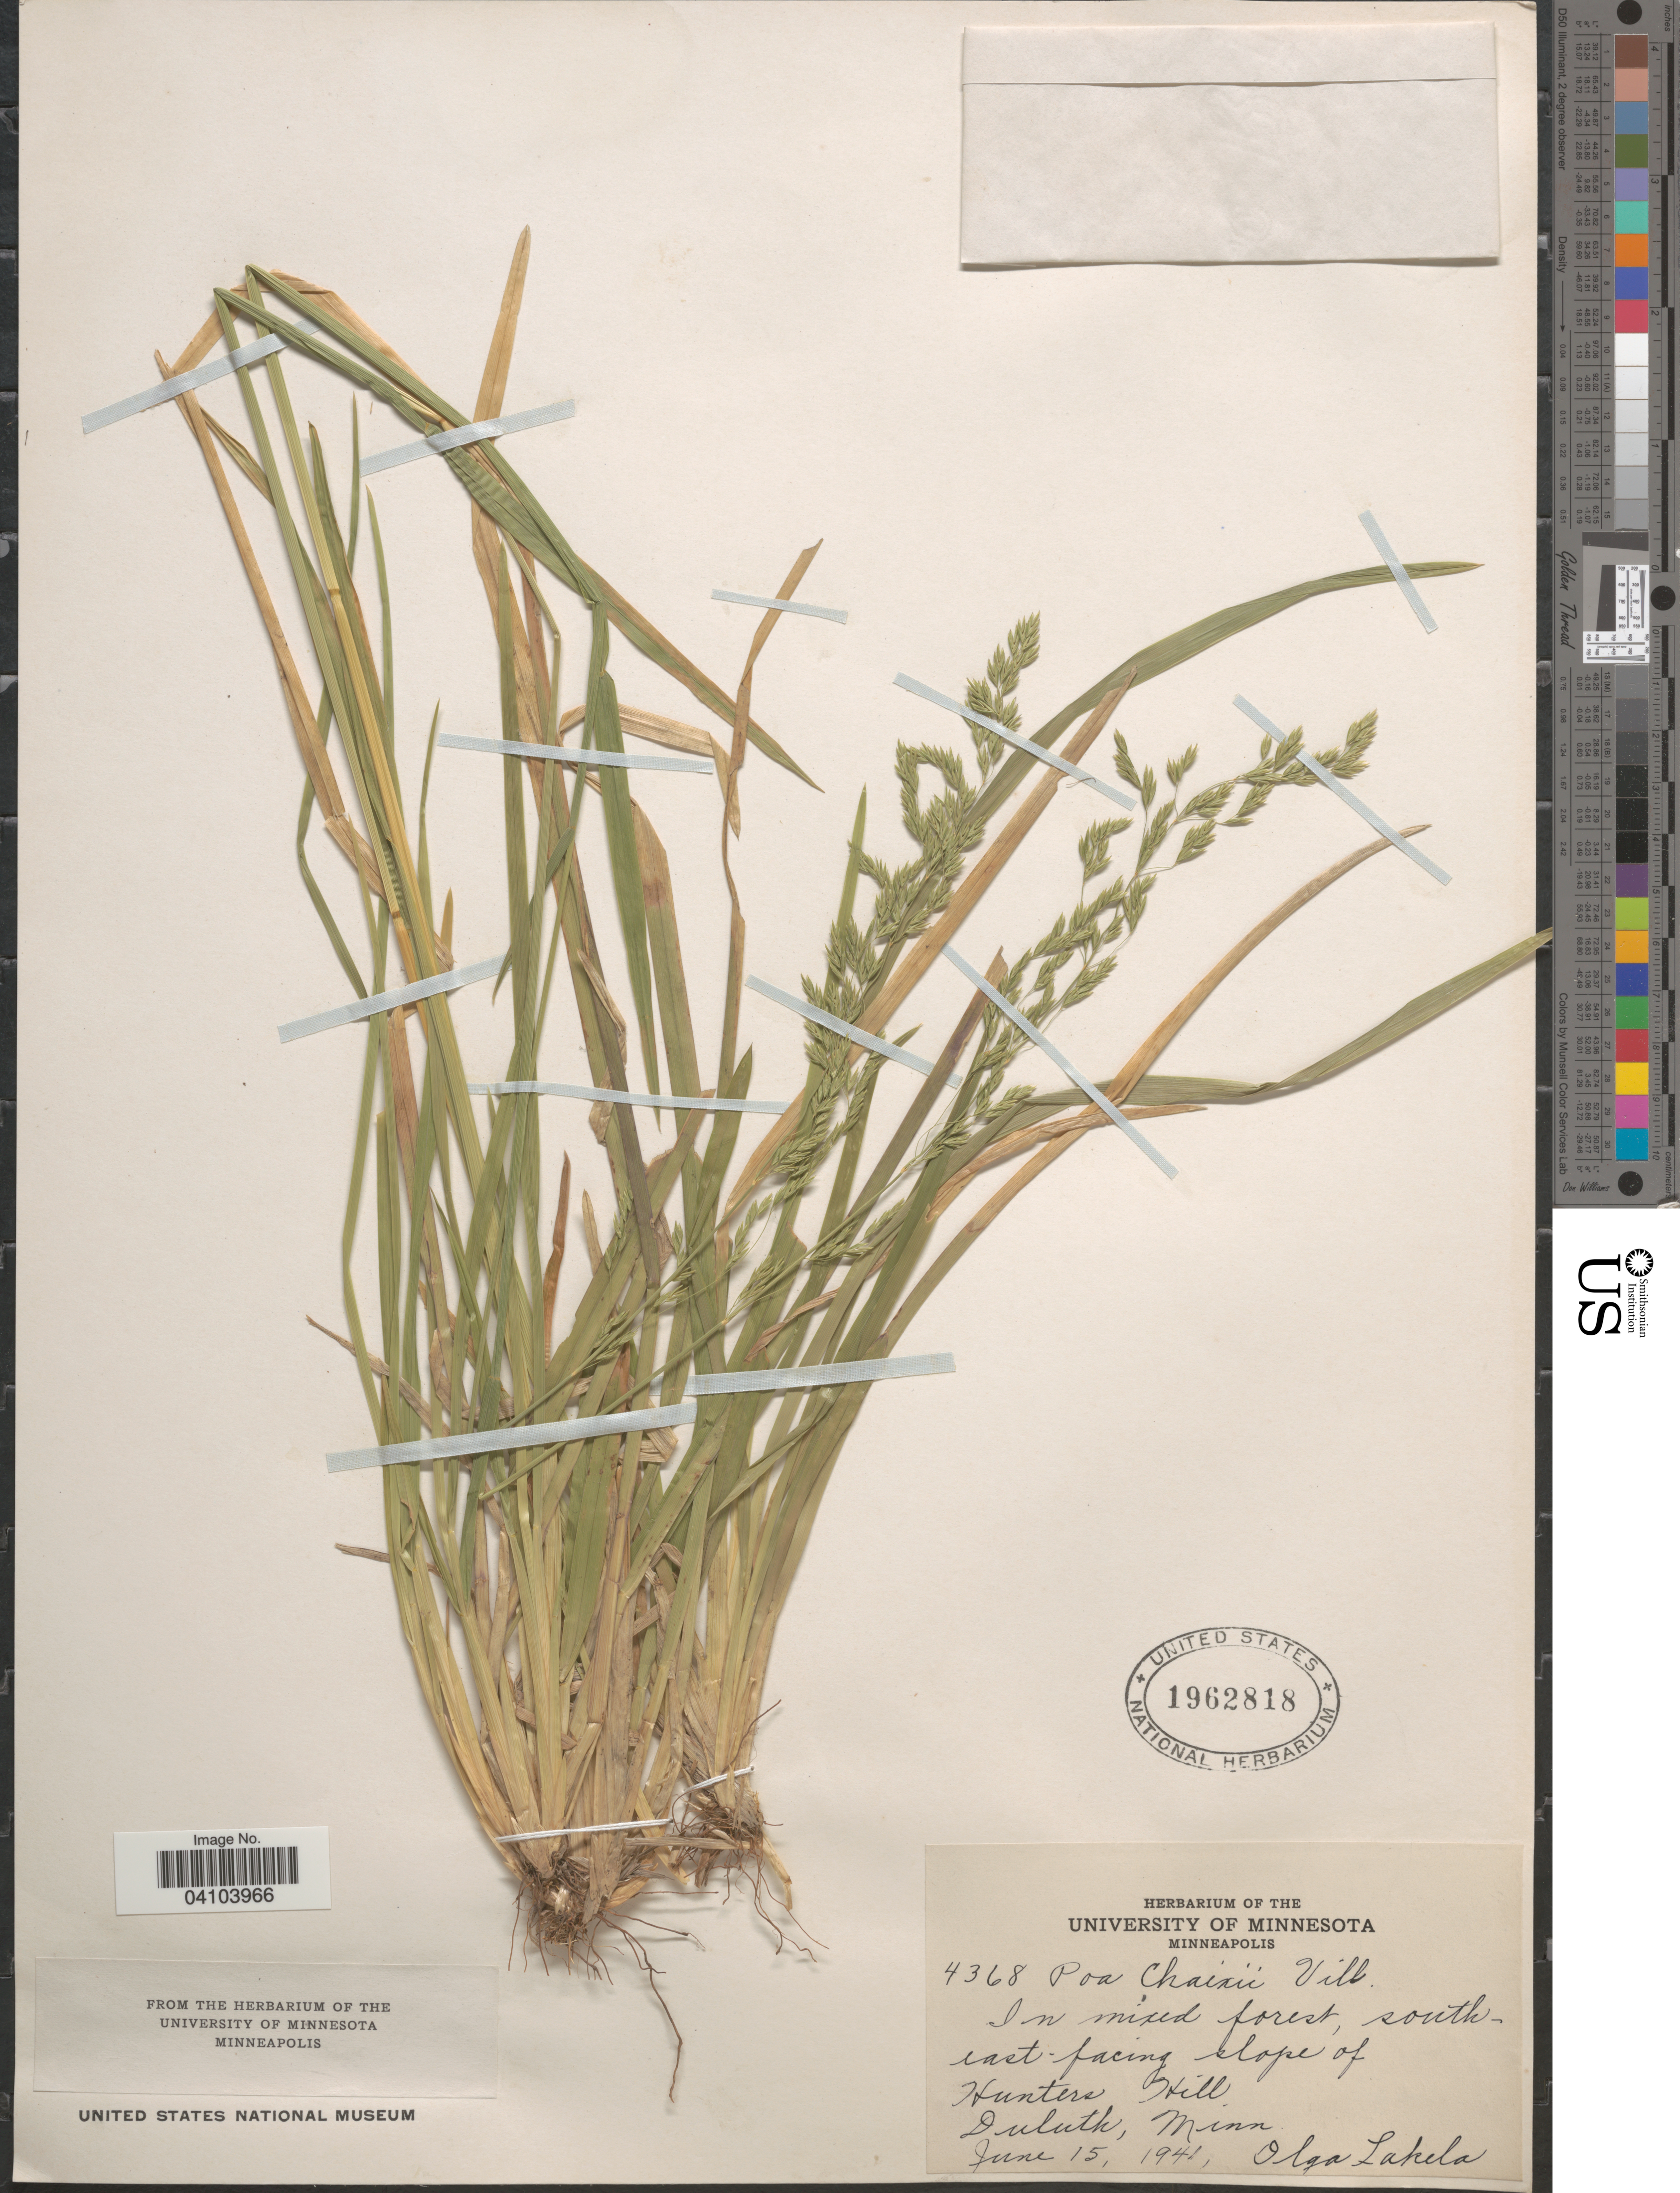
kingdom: Plantae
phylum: Tracheophyta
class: Liliopsida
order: Poales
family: Poaceae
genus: Poa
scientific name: Poa chaixii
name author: Vill.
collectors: O. K. Lakela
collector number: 4368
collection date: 1941-06-15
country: United States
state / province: Minnesota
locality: South-east-facing slope of Hunters Hill. Duluth.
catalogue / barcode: US 1962818